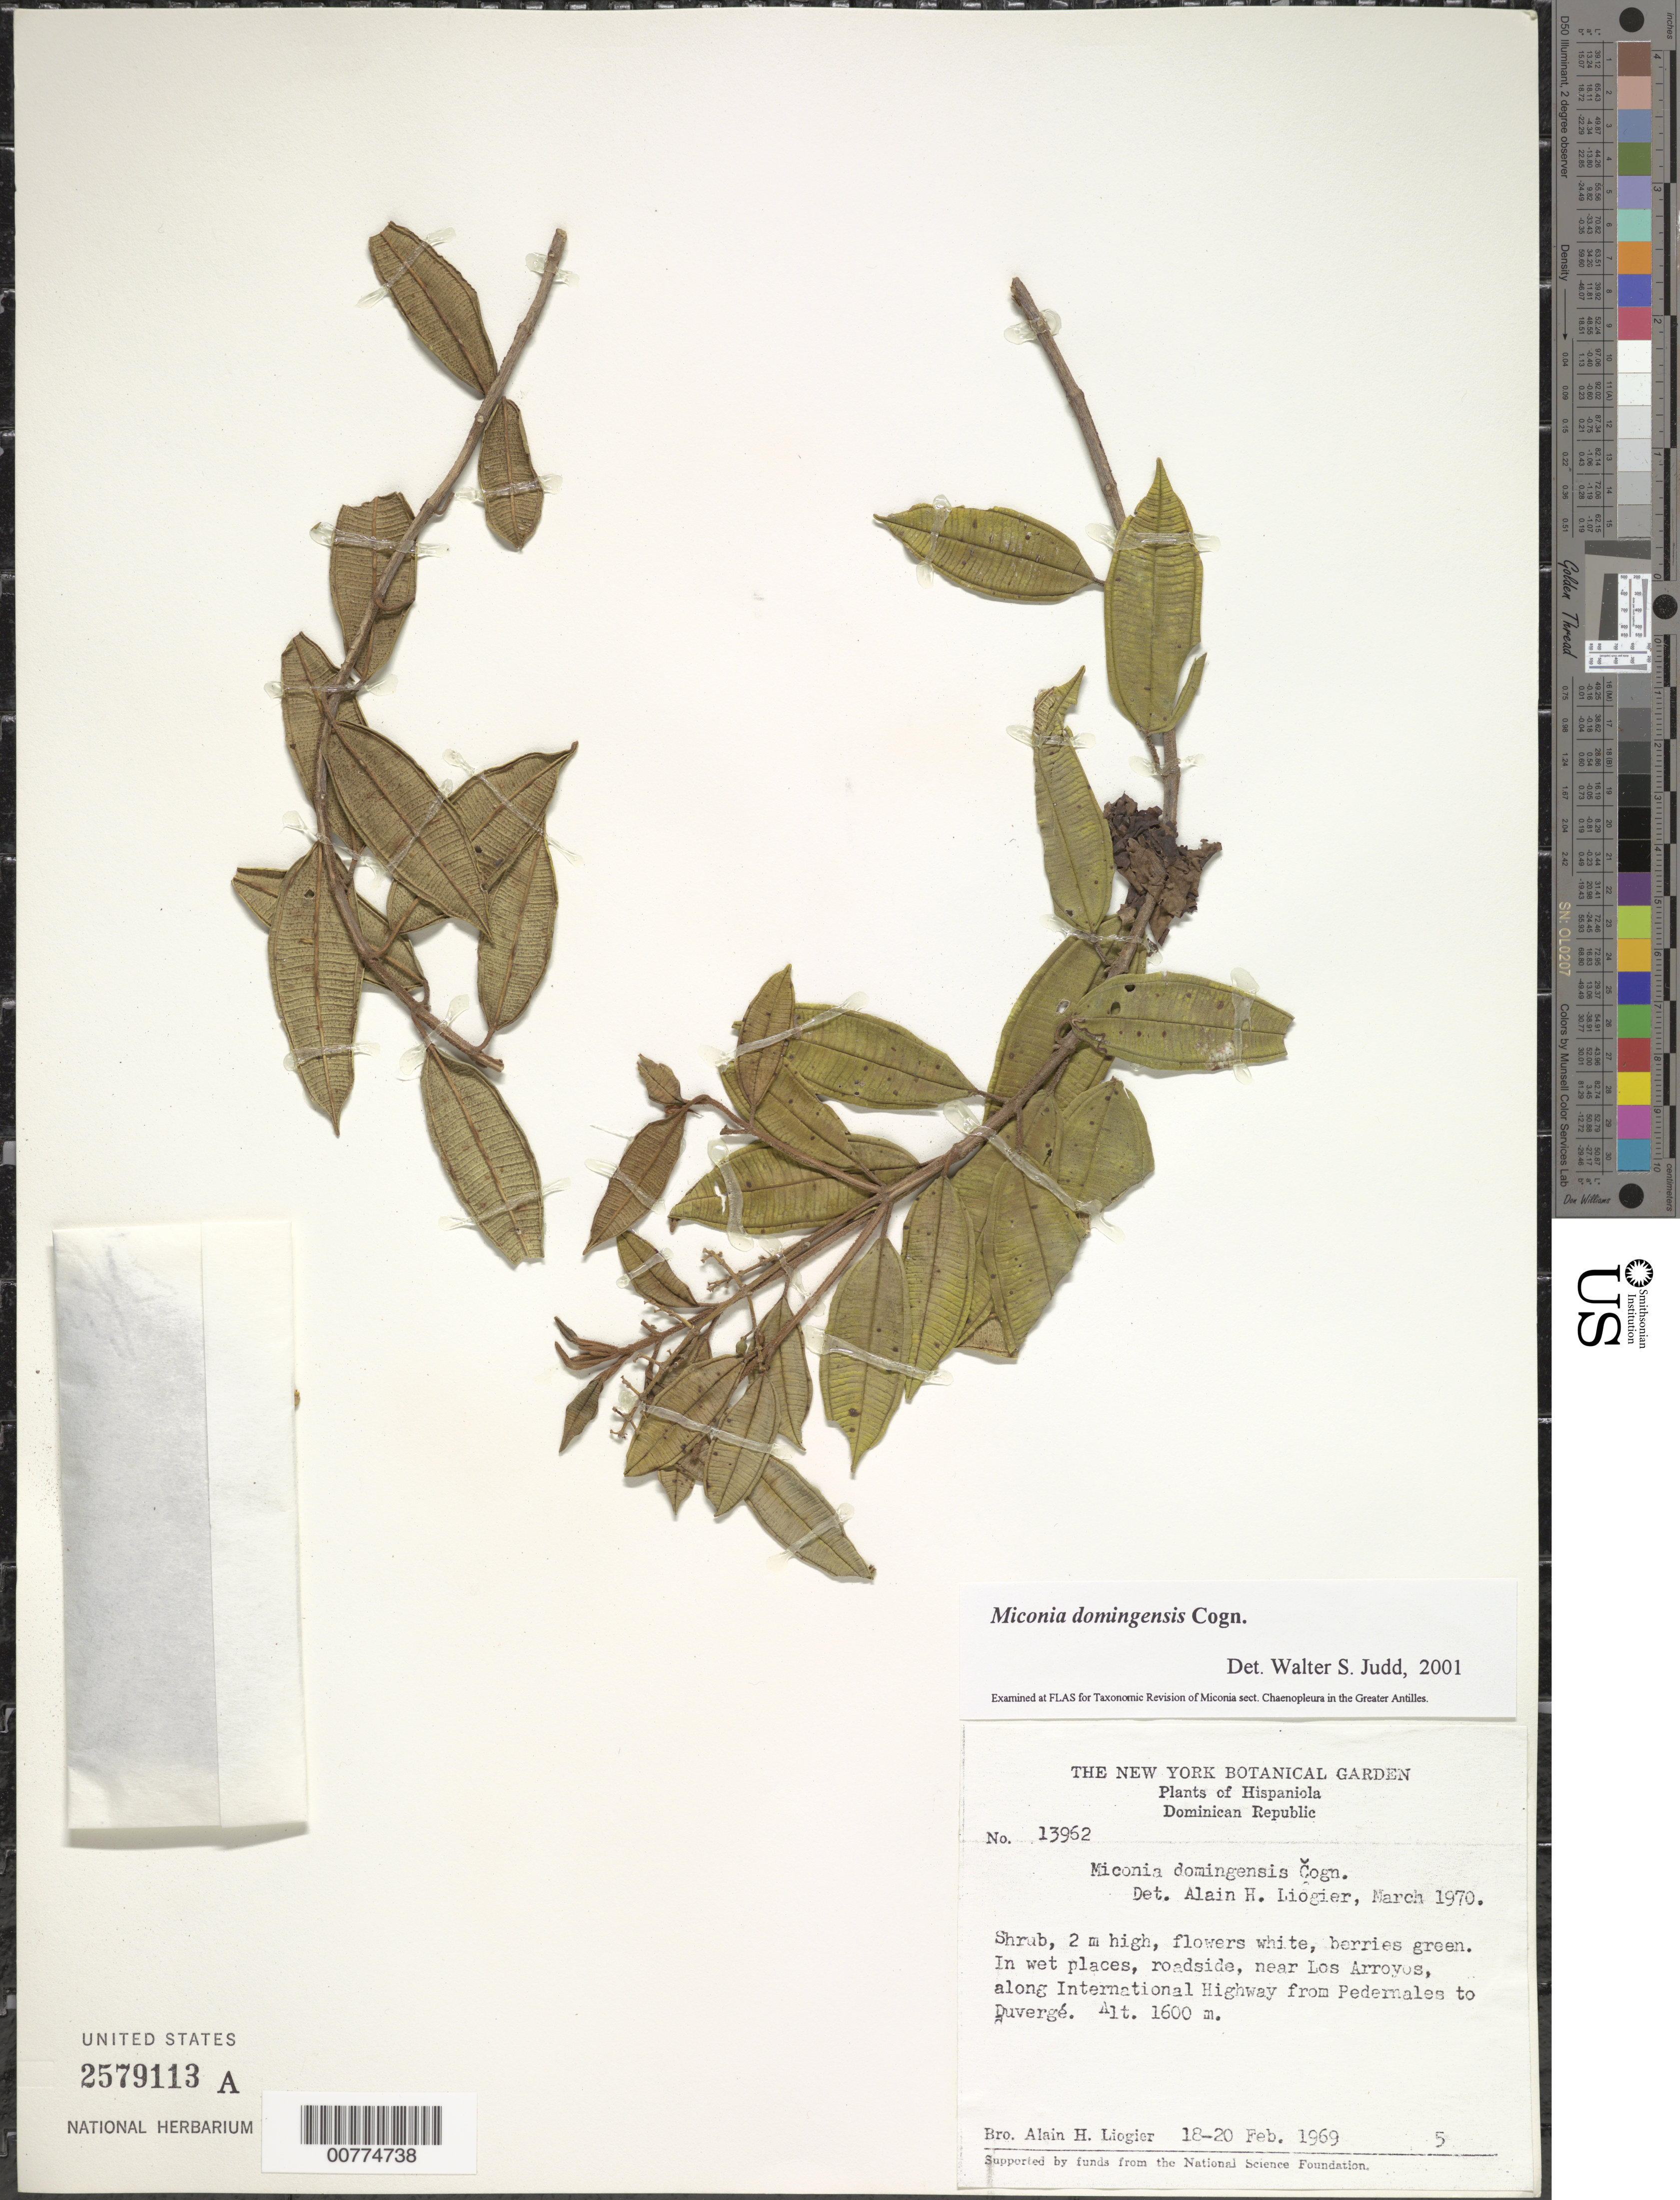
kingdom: Plantae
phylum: Tracheophyta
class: Magnoliopsida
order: Myrtales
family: Melastomataceae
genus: Miconia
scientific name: Miconia domingensis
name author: Cogn.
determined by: Judd, Walter S.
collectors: A. H. Liogier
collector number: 13962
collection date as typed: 18 Feb 1969 to 20 Feb 1969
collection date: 1969-02-18/1969-02-20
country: Dominican Republic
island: Hispaniola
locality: Near Los Arroyos, along International Highway from Pedernales to Duvergé.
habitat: In wet places, roadside.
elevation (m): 1600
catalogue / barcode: US 2579113A